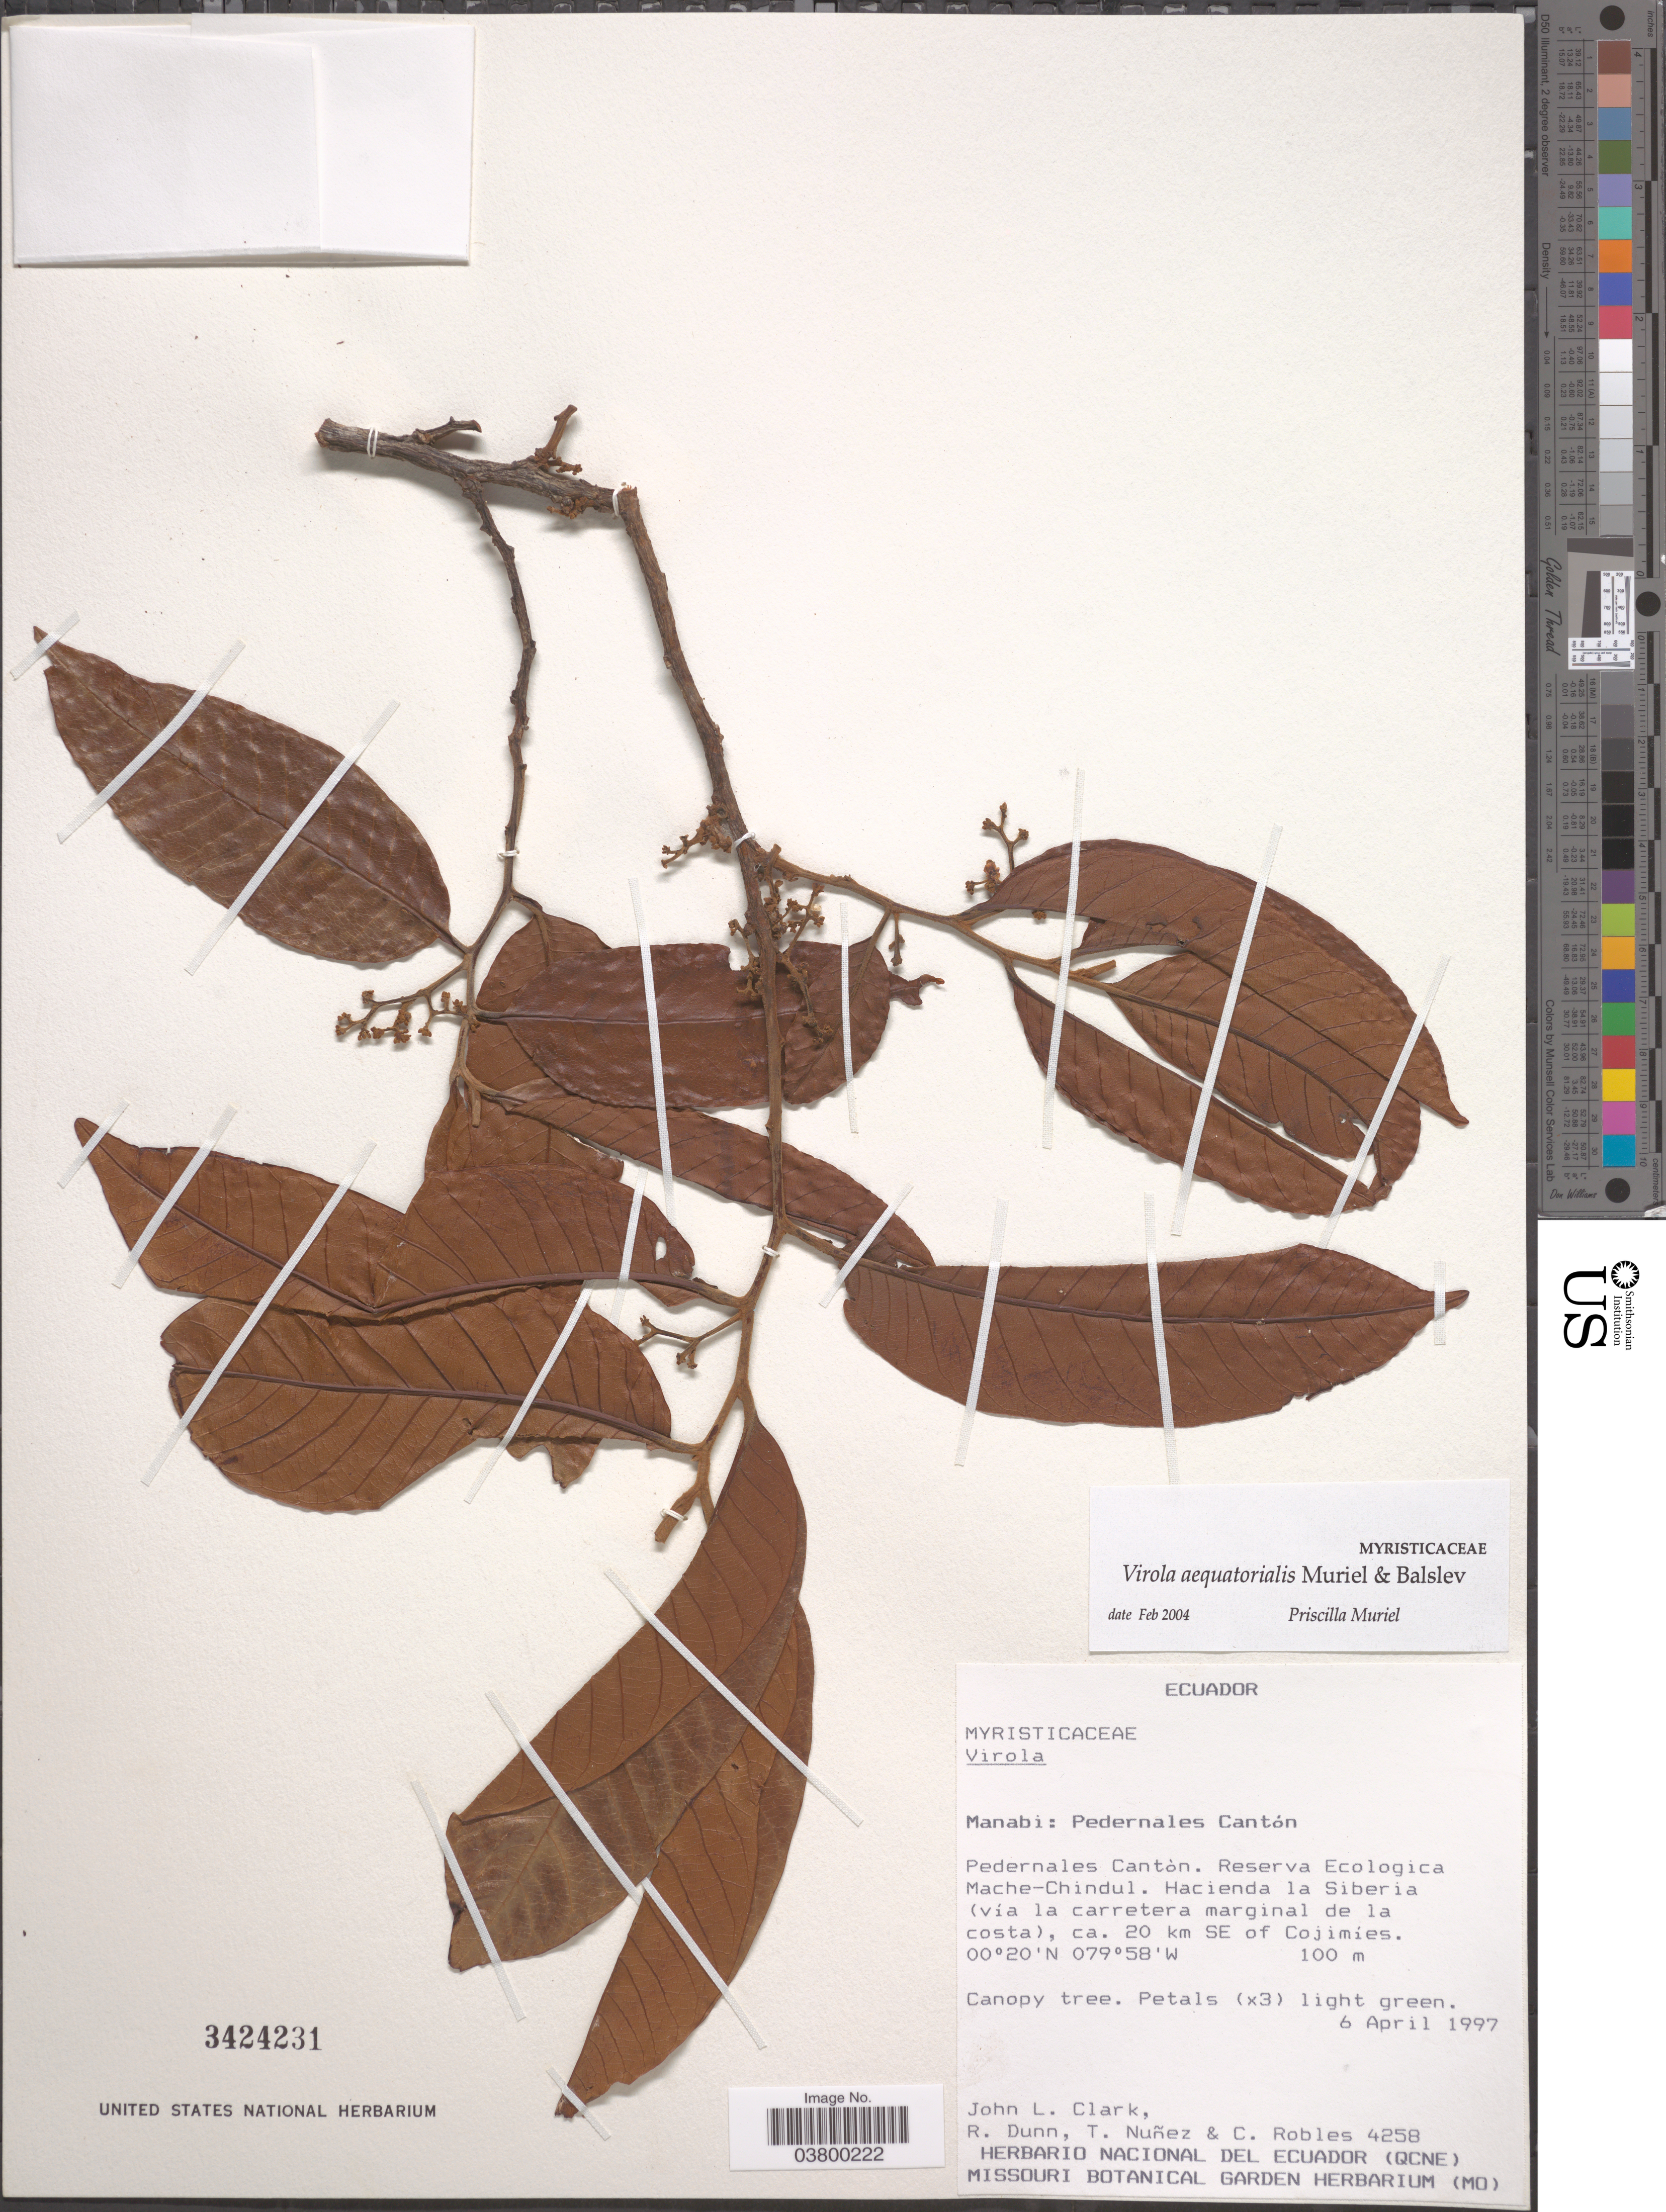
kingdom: Plantae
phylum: Tracheophyta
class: Magnoliopsida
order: Magnoliales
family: Myristicaceae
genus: Virola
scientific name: Virola aequatorialis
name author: Muriel & Balslev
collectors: J. L. Clark, R. Dunn, T. Núñez & C. Robles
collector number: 4258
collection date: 1997-04-06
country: Ecuador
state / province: Manabí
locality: Pedernales Cantón. Pedernales Cantón. Reserva Ecologica Mache-Chindul. Hacienda la Siberia (vía la carretera marginal de la costa), ca. 20 km SE of Cojimíes.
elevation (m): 100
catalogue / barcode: US 3424231